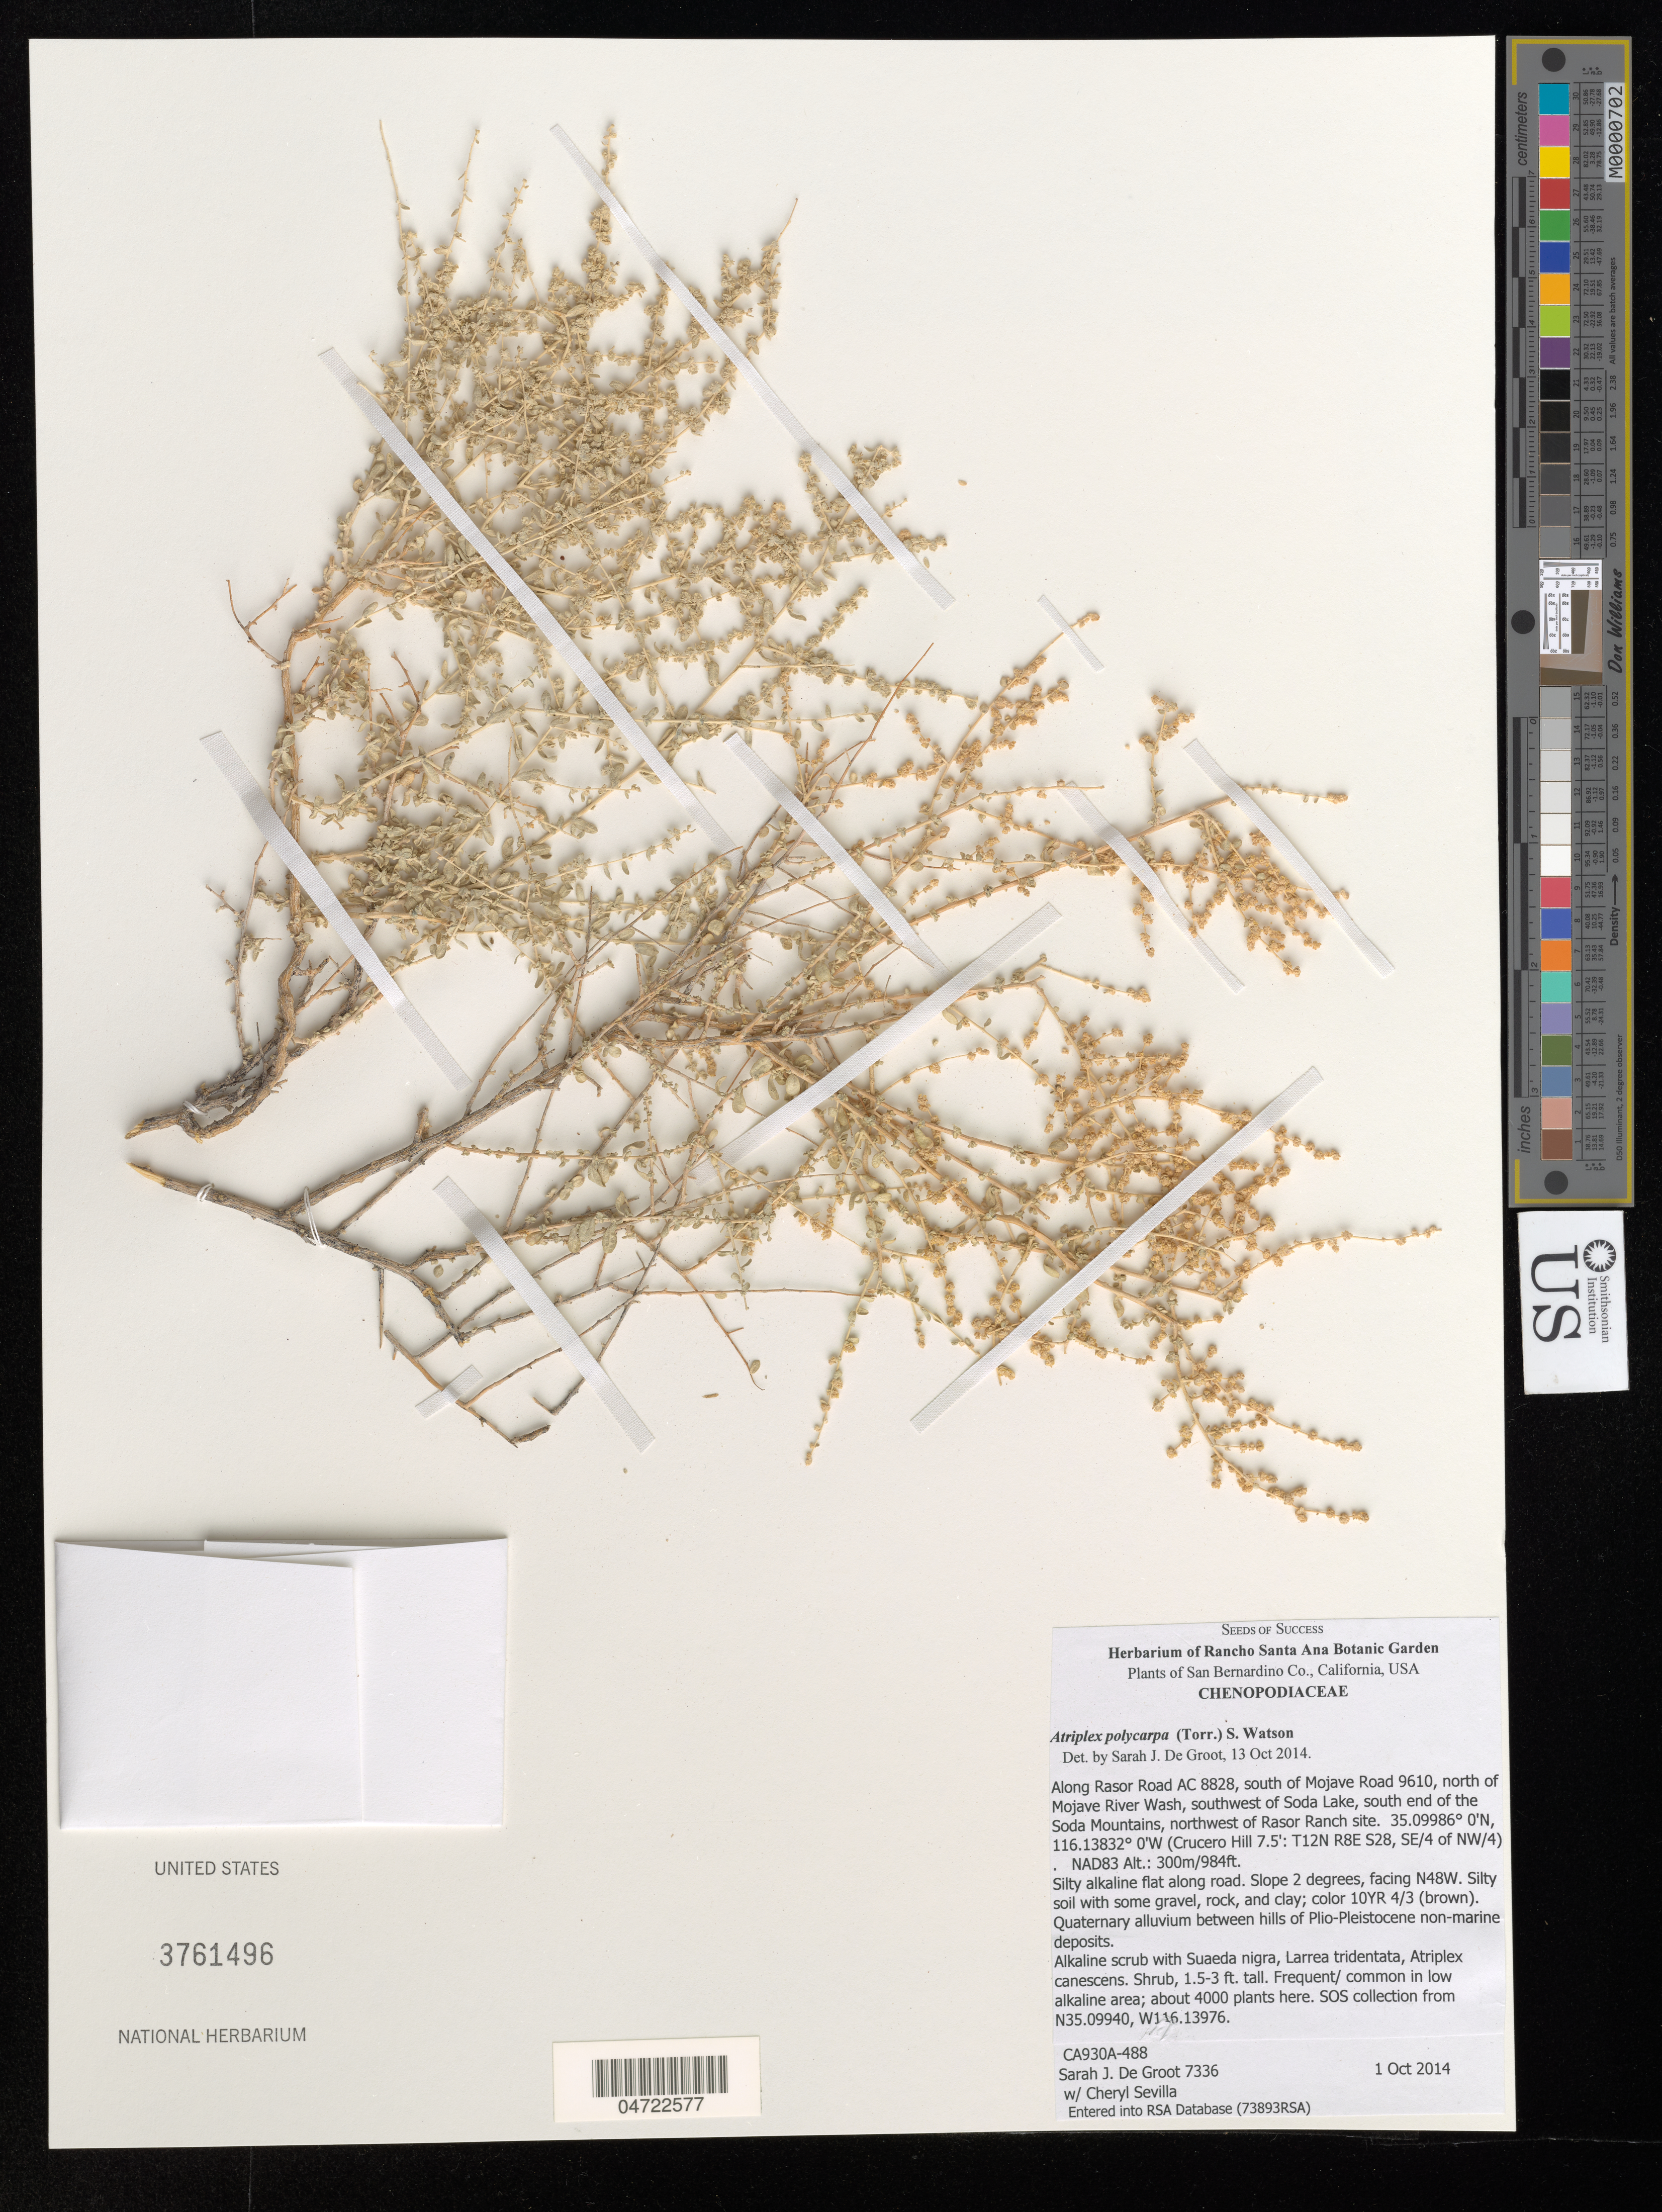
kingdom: Plantae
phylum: Tracheophyta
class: Magnoliopsida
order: Caryophyllales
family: Amaranthaceae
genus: Atriplex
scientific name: Atriplex polycarpa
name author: (Torr.) S. Watson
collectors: S. De Groot & C. Sevilla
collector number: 7336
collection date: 2014-10-01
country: United States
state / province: California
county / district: San Bernardino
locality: San Bernardino Co. Along Rasor Road AC 8828, south of Mojave Road 9610, north of Mojave River Wash, southwest of Soda Lake, south end of the Soda Mountains, northwest of Rasor Ranch site. (Crucero Hill 7.5': T12N R8E S28, SE/4 of NW/4) NAD83.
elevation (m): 300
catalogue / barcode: US 3761496